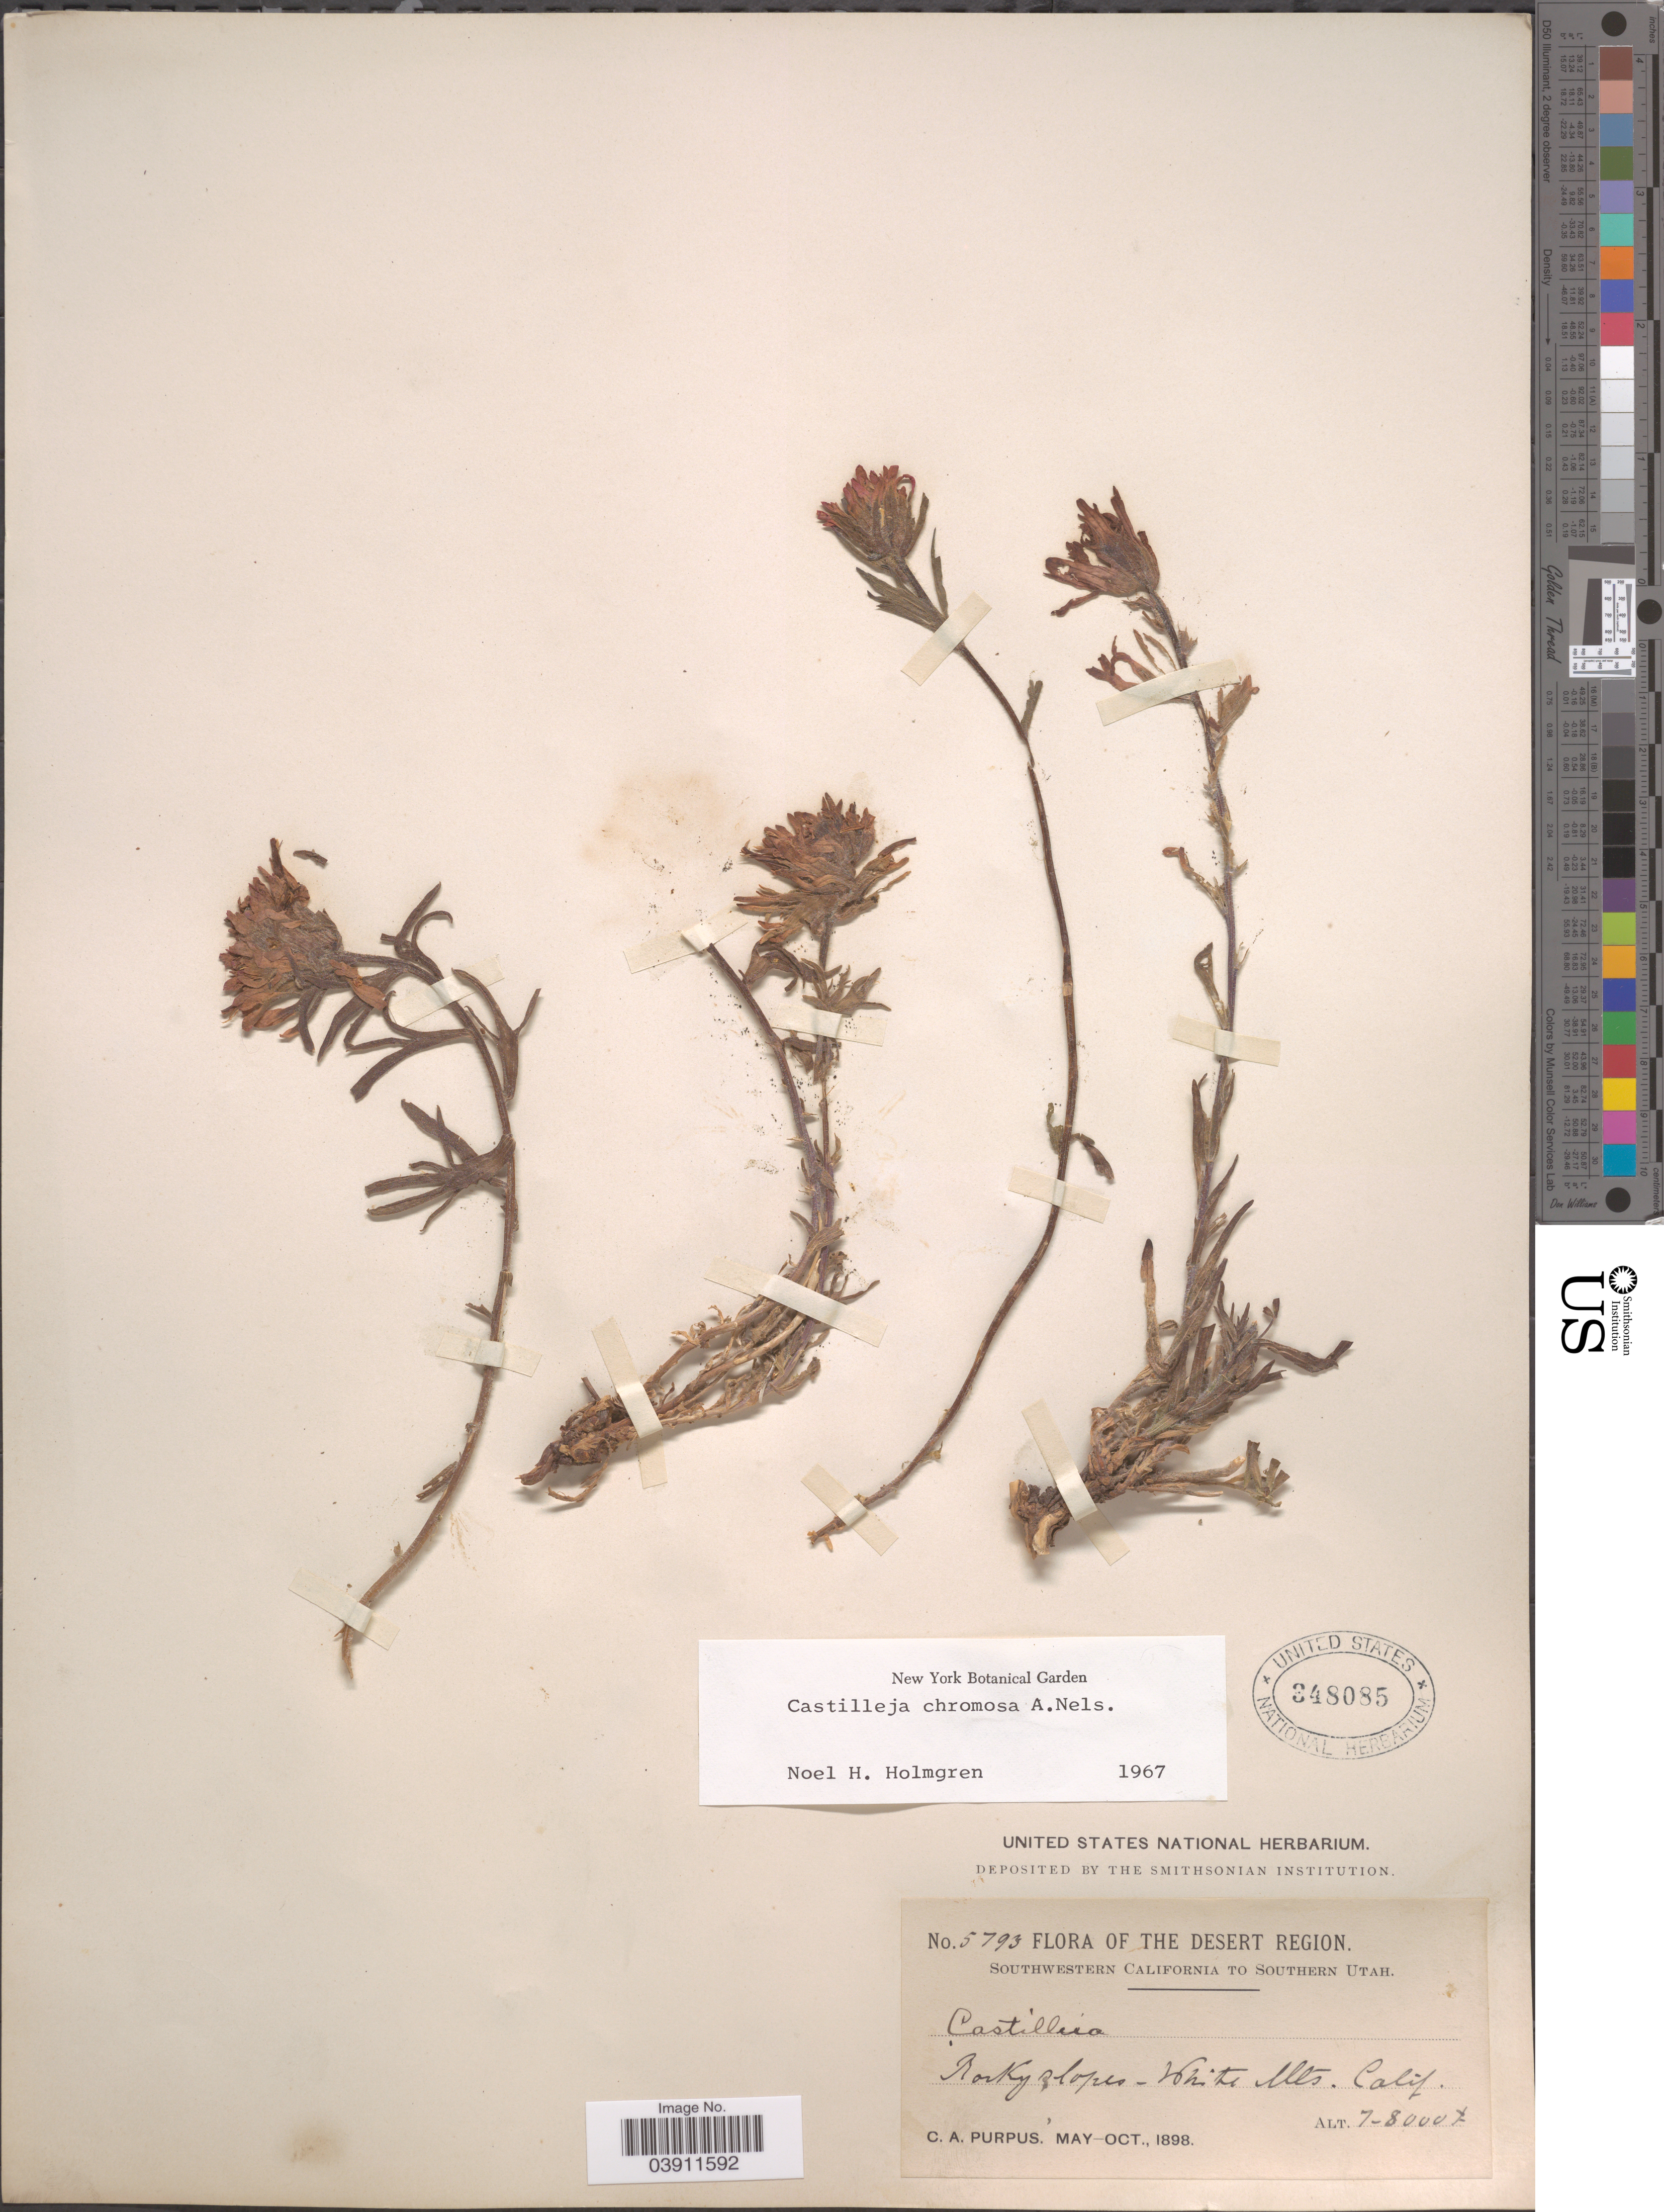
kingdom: Plantae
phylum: Tracheophyta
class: Magnoliopsida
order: Lamiales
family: Orobanchaceae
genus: Castilleja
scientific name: Castilleja chromosa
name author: A. Nelson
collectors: C. A. Purpus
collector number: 5793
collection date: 1898-05/1898-10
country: United States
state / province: California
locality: The Desert Region. Southwestern California. White Mts.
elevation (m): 2134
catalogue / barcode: US 348085